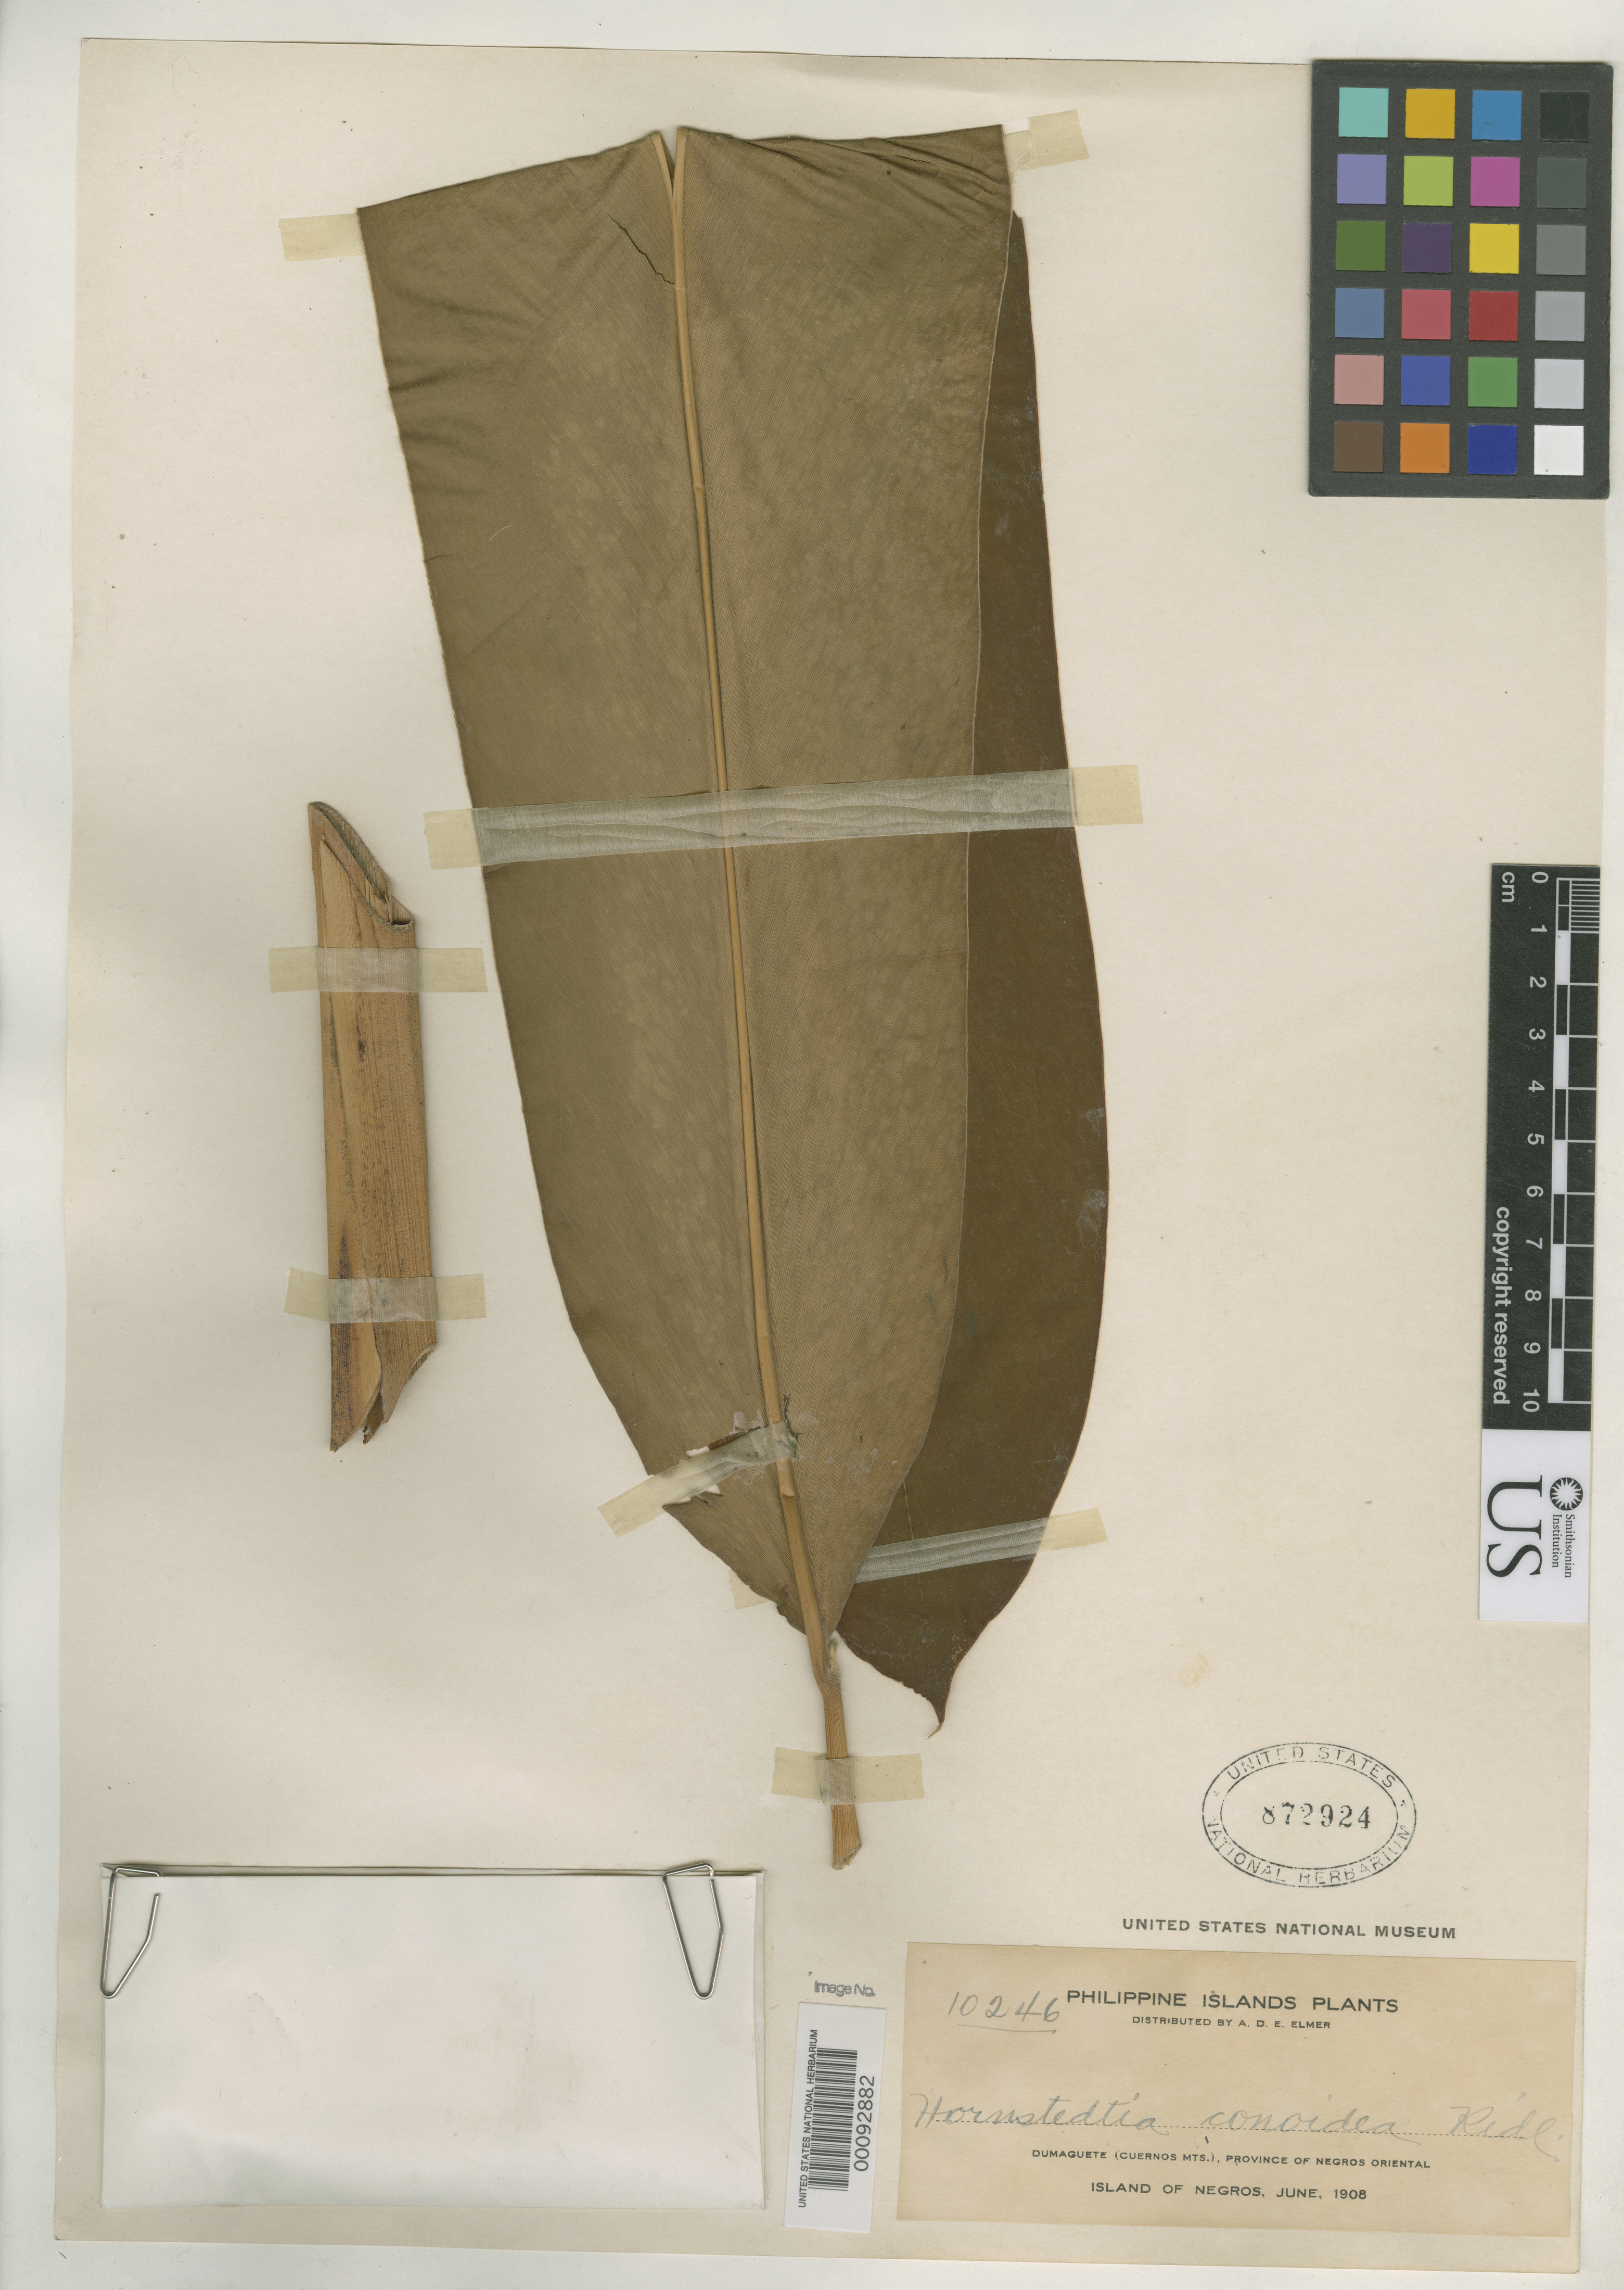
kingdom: Plantae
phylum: Tracheophyta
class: Liliopsida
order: Zingiberales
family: Zingiberaceae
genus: Hornstedtia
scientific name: Hornstedtia conoidea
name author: Ridl.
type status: Isotype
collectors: A. D. E. Elmer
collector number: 10246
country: Philippines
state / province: Central Visayas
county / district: Negros Oriental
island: Negros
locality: Cuernos Mts., Dumaguete.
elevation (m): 610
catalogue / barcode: US 872924